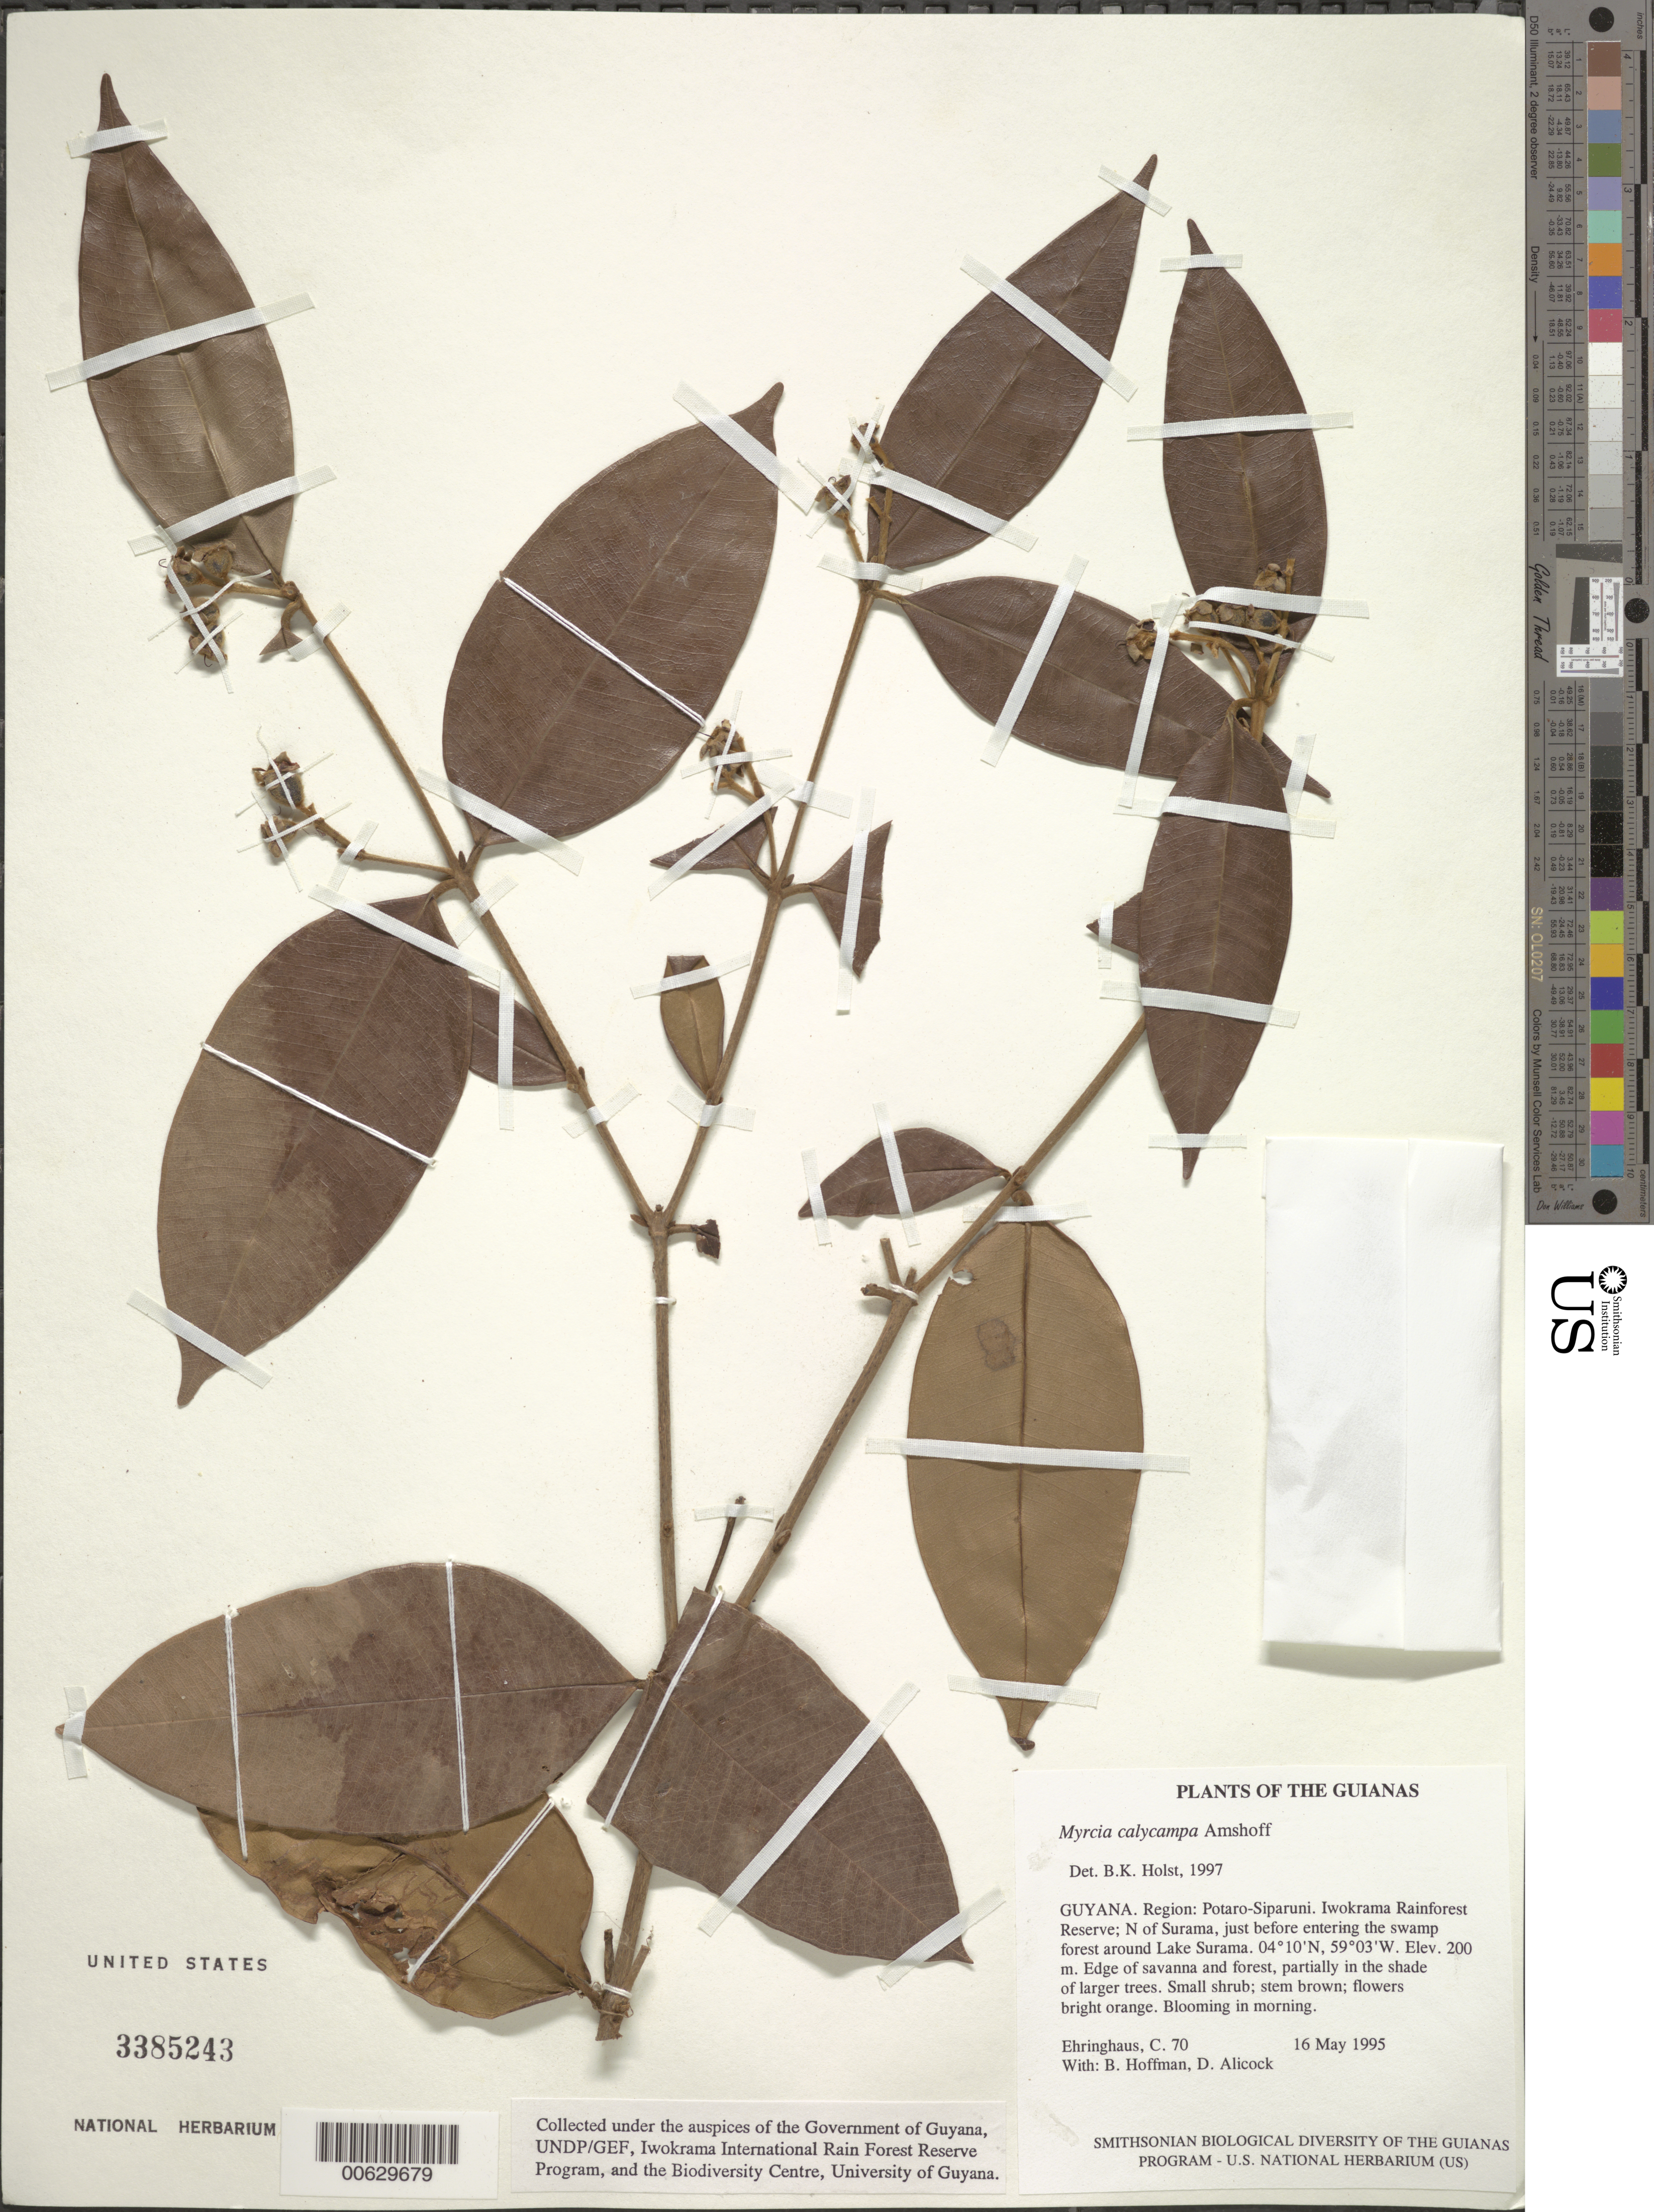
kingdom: Plantae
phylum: Tracheophyta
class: Magnoliopsida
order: Myrtales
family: Myrtaceae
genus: Myrcia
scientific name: Myrcia calycampa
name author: Amshoff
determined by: Holst, Bruce K.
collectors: C. Ehringhaus, B. Hoffman & D. Allicock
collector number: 70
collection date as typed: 16 May 1995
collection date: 1995-05-16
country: Guyana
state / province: Potaro-Siparuni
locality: Iwokrama Rainforest Reserve; N of Surama, just before entering the swamp forest around Lake Surama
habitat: Edge of savanna and forest, partially in the shade of larger trees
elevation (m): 200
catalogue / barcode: US 3385243